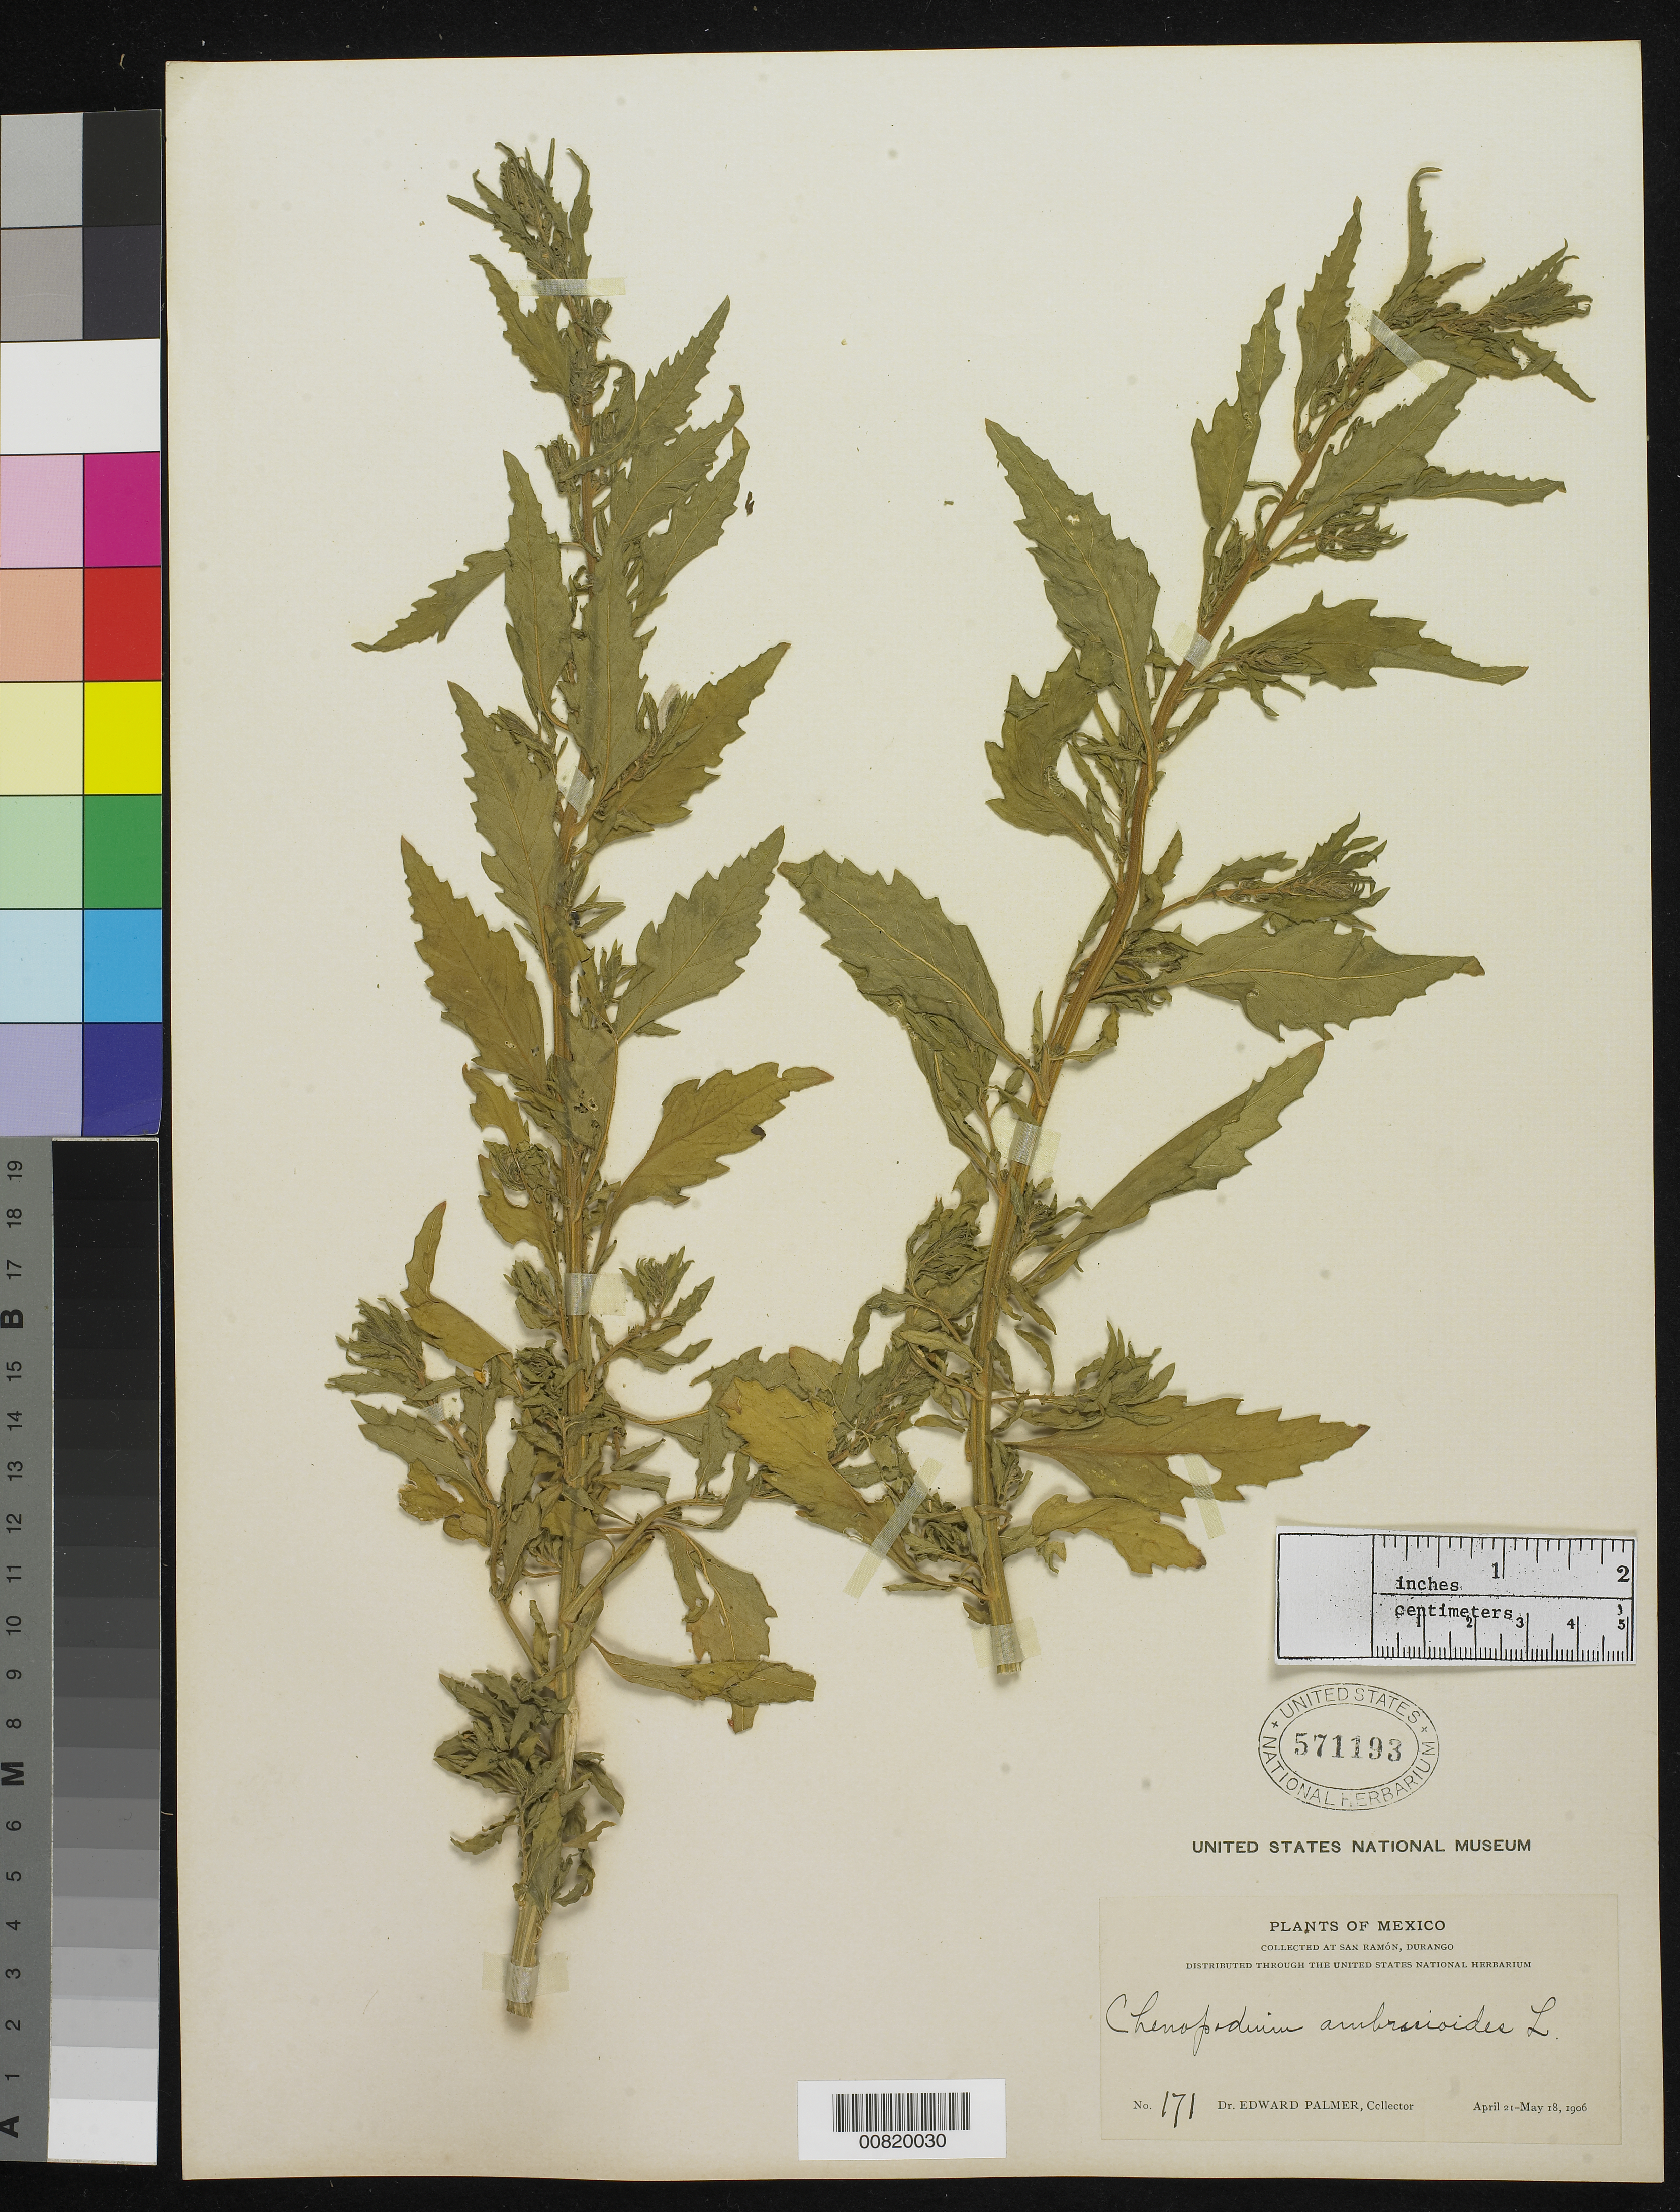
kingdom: Plantae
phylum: Tracheophyta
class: Magnoliopsida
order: Caryophyllales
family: Amaranthaceae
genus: Chenopodium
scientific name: Chenopodium ambrosioides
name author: L.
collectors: E. Palmer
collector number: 171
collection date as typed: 21 Apr 1906 to 18 May 1906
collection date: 1906-04-21/1906-05-18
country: Mexico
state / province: Durango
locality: San Ramón, Durango.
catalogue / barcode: US 571193